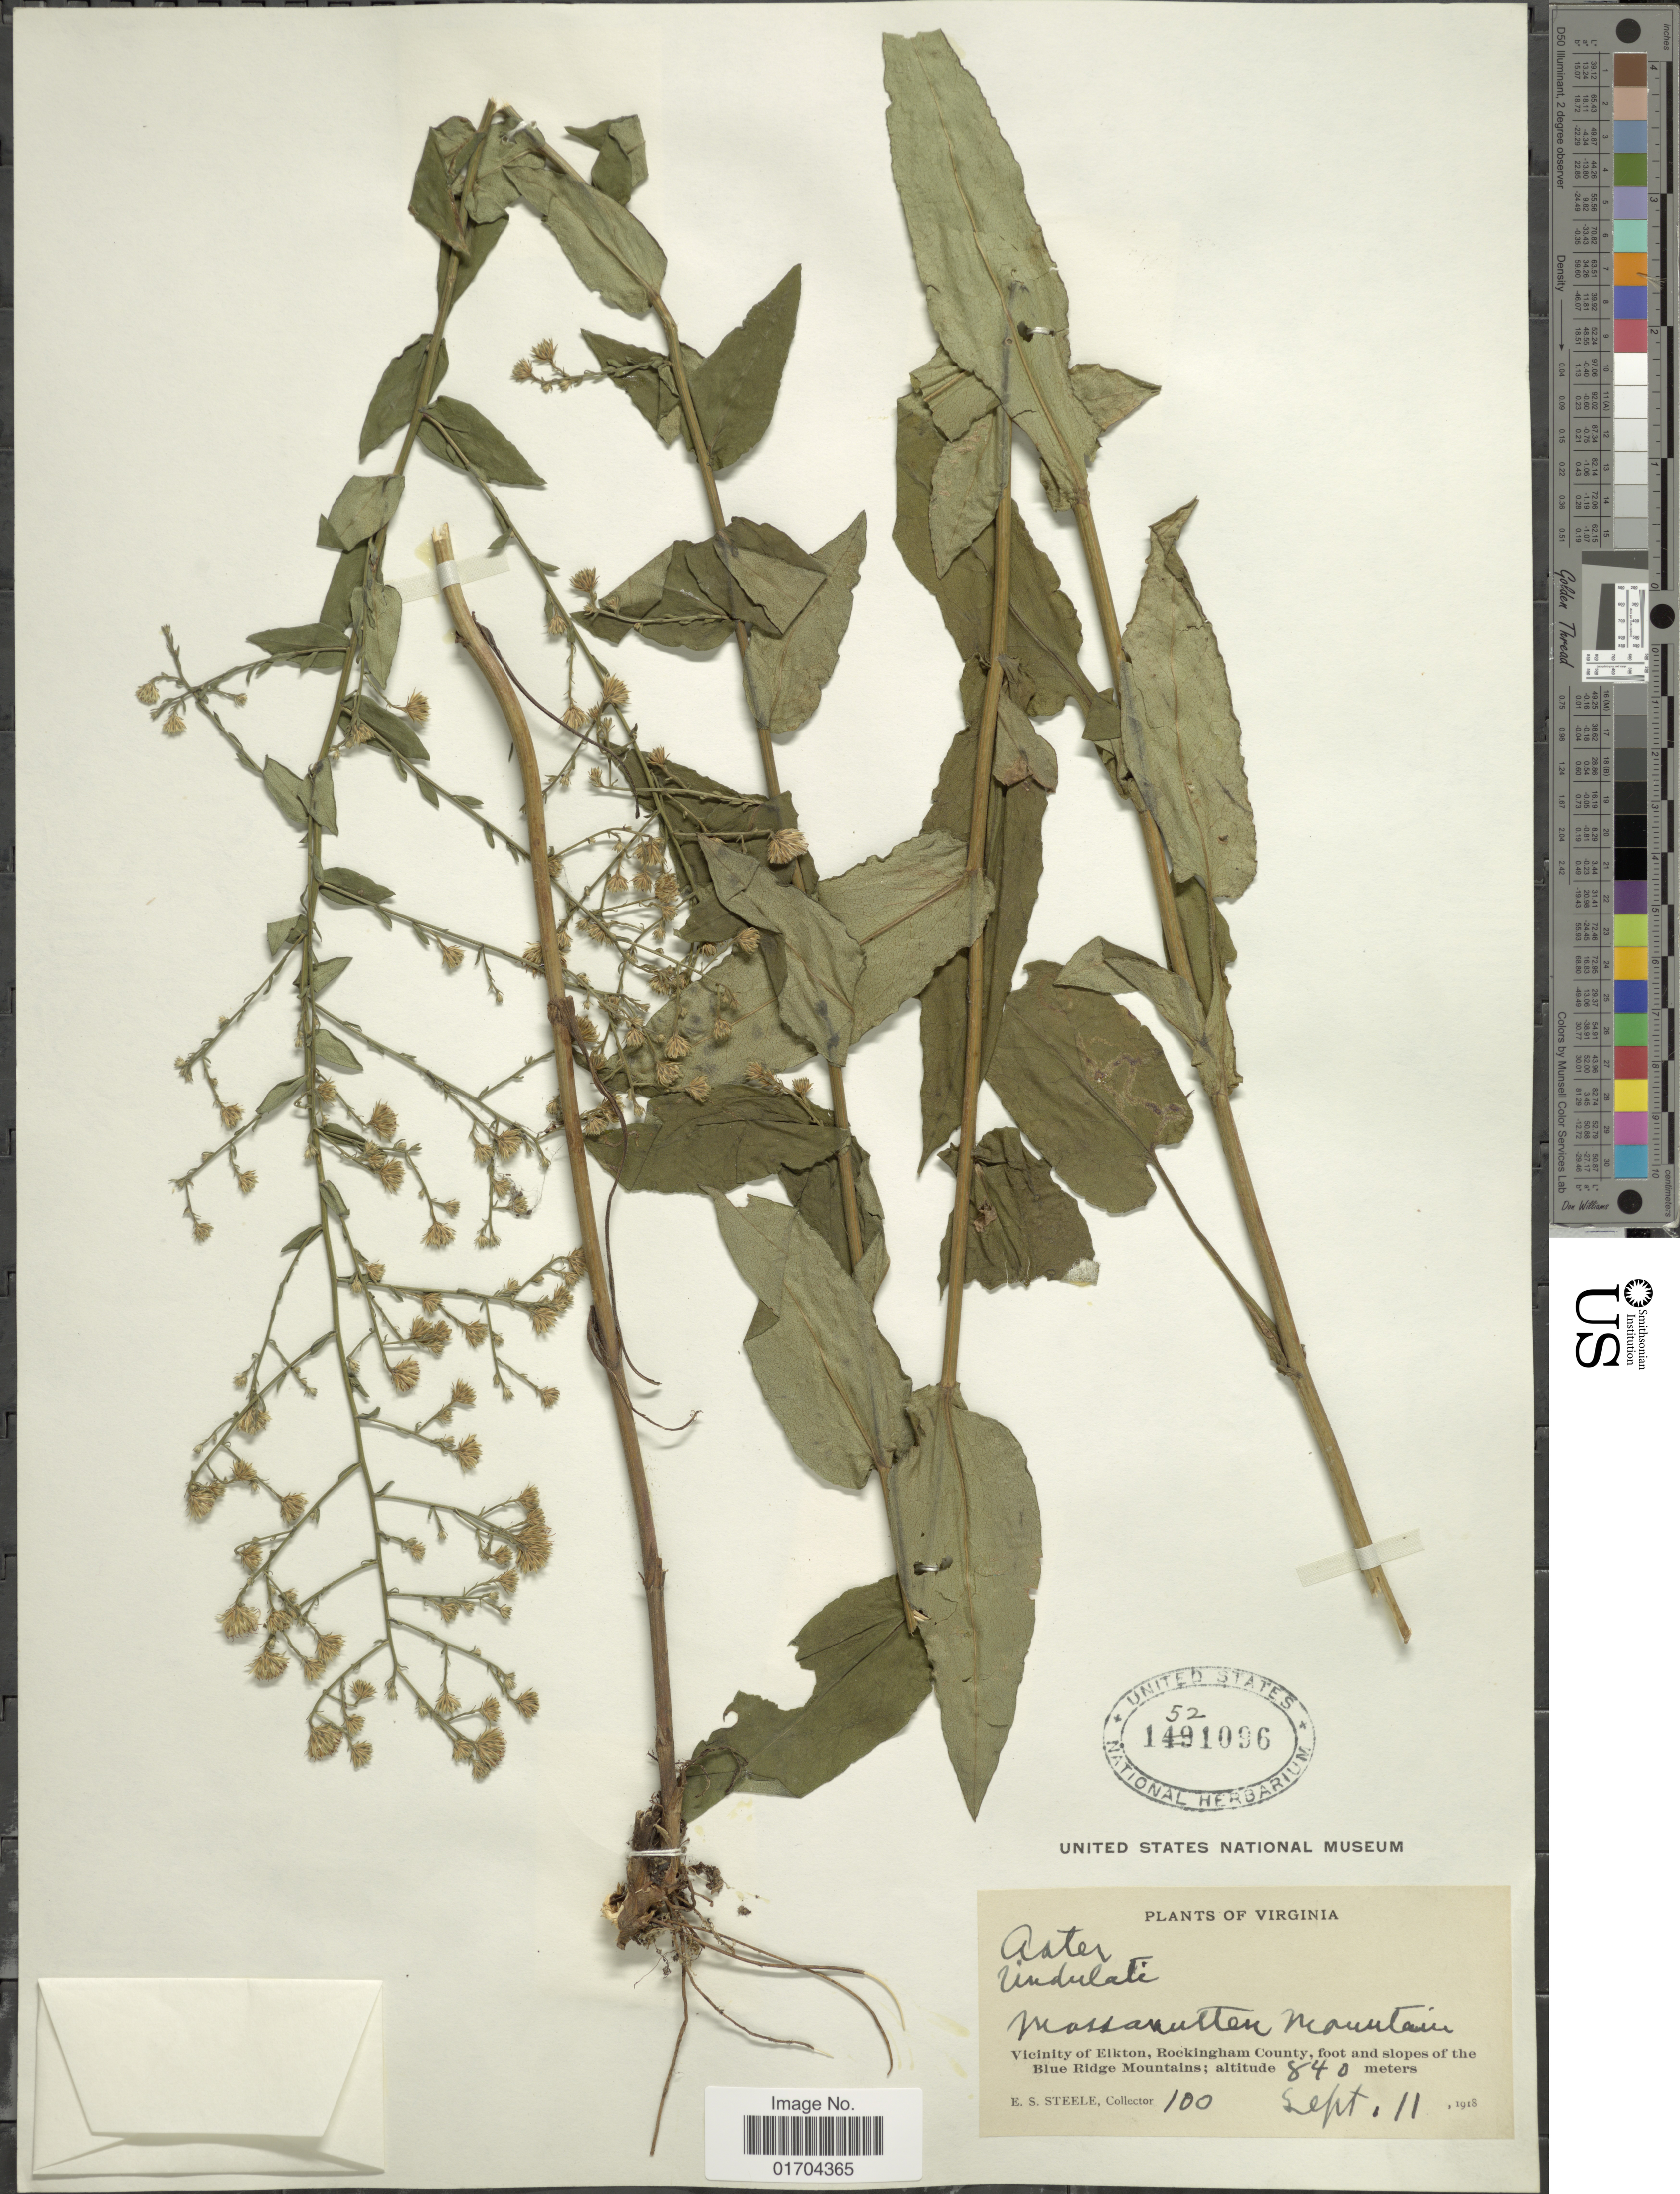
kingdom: Plantae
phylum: Tracheophyta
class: Magnoliopsida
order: Asterales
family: Asteraceae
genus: Symphyotrichum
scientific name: Symphyotrichum sp.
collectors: E. Steele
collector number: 100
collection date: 1918-09-11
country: United States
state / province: Virginia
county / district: Rockingham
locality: Massanutten Mountain, Vicinity of Elkton, Rockingham County, foot and slopes of the Blue Ridge Mountains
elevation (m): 840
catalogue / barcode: US 1521096